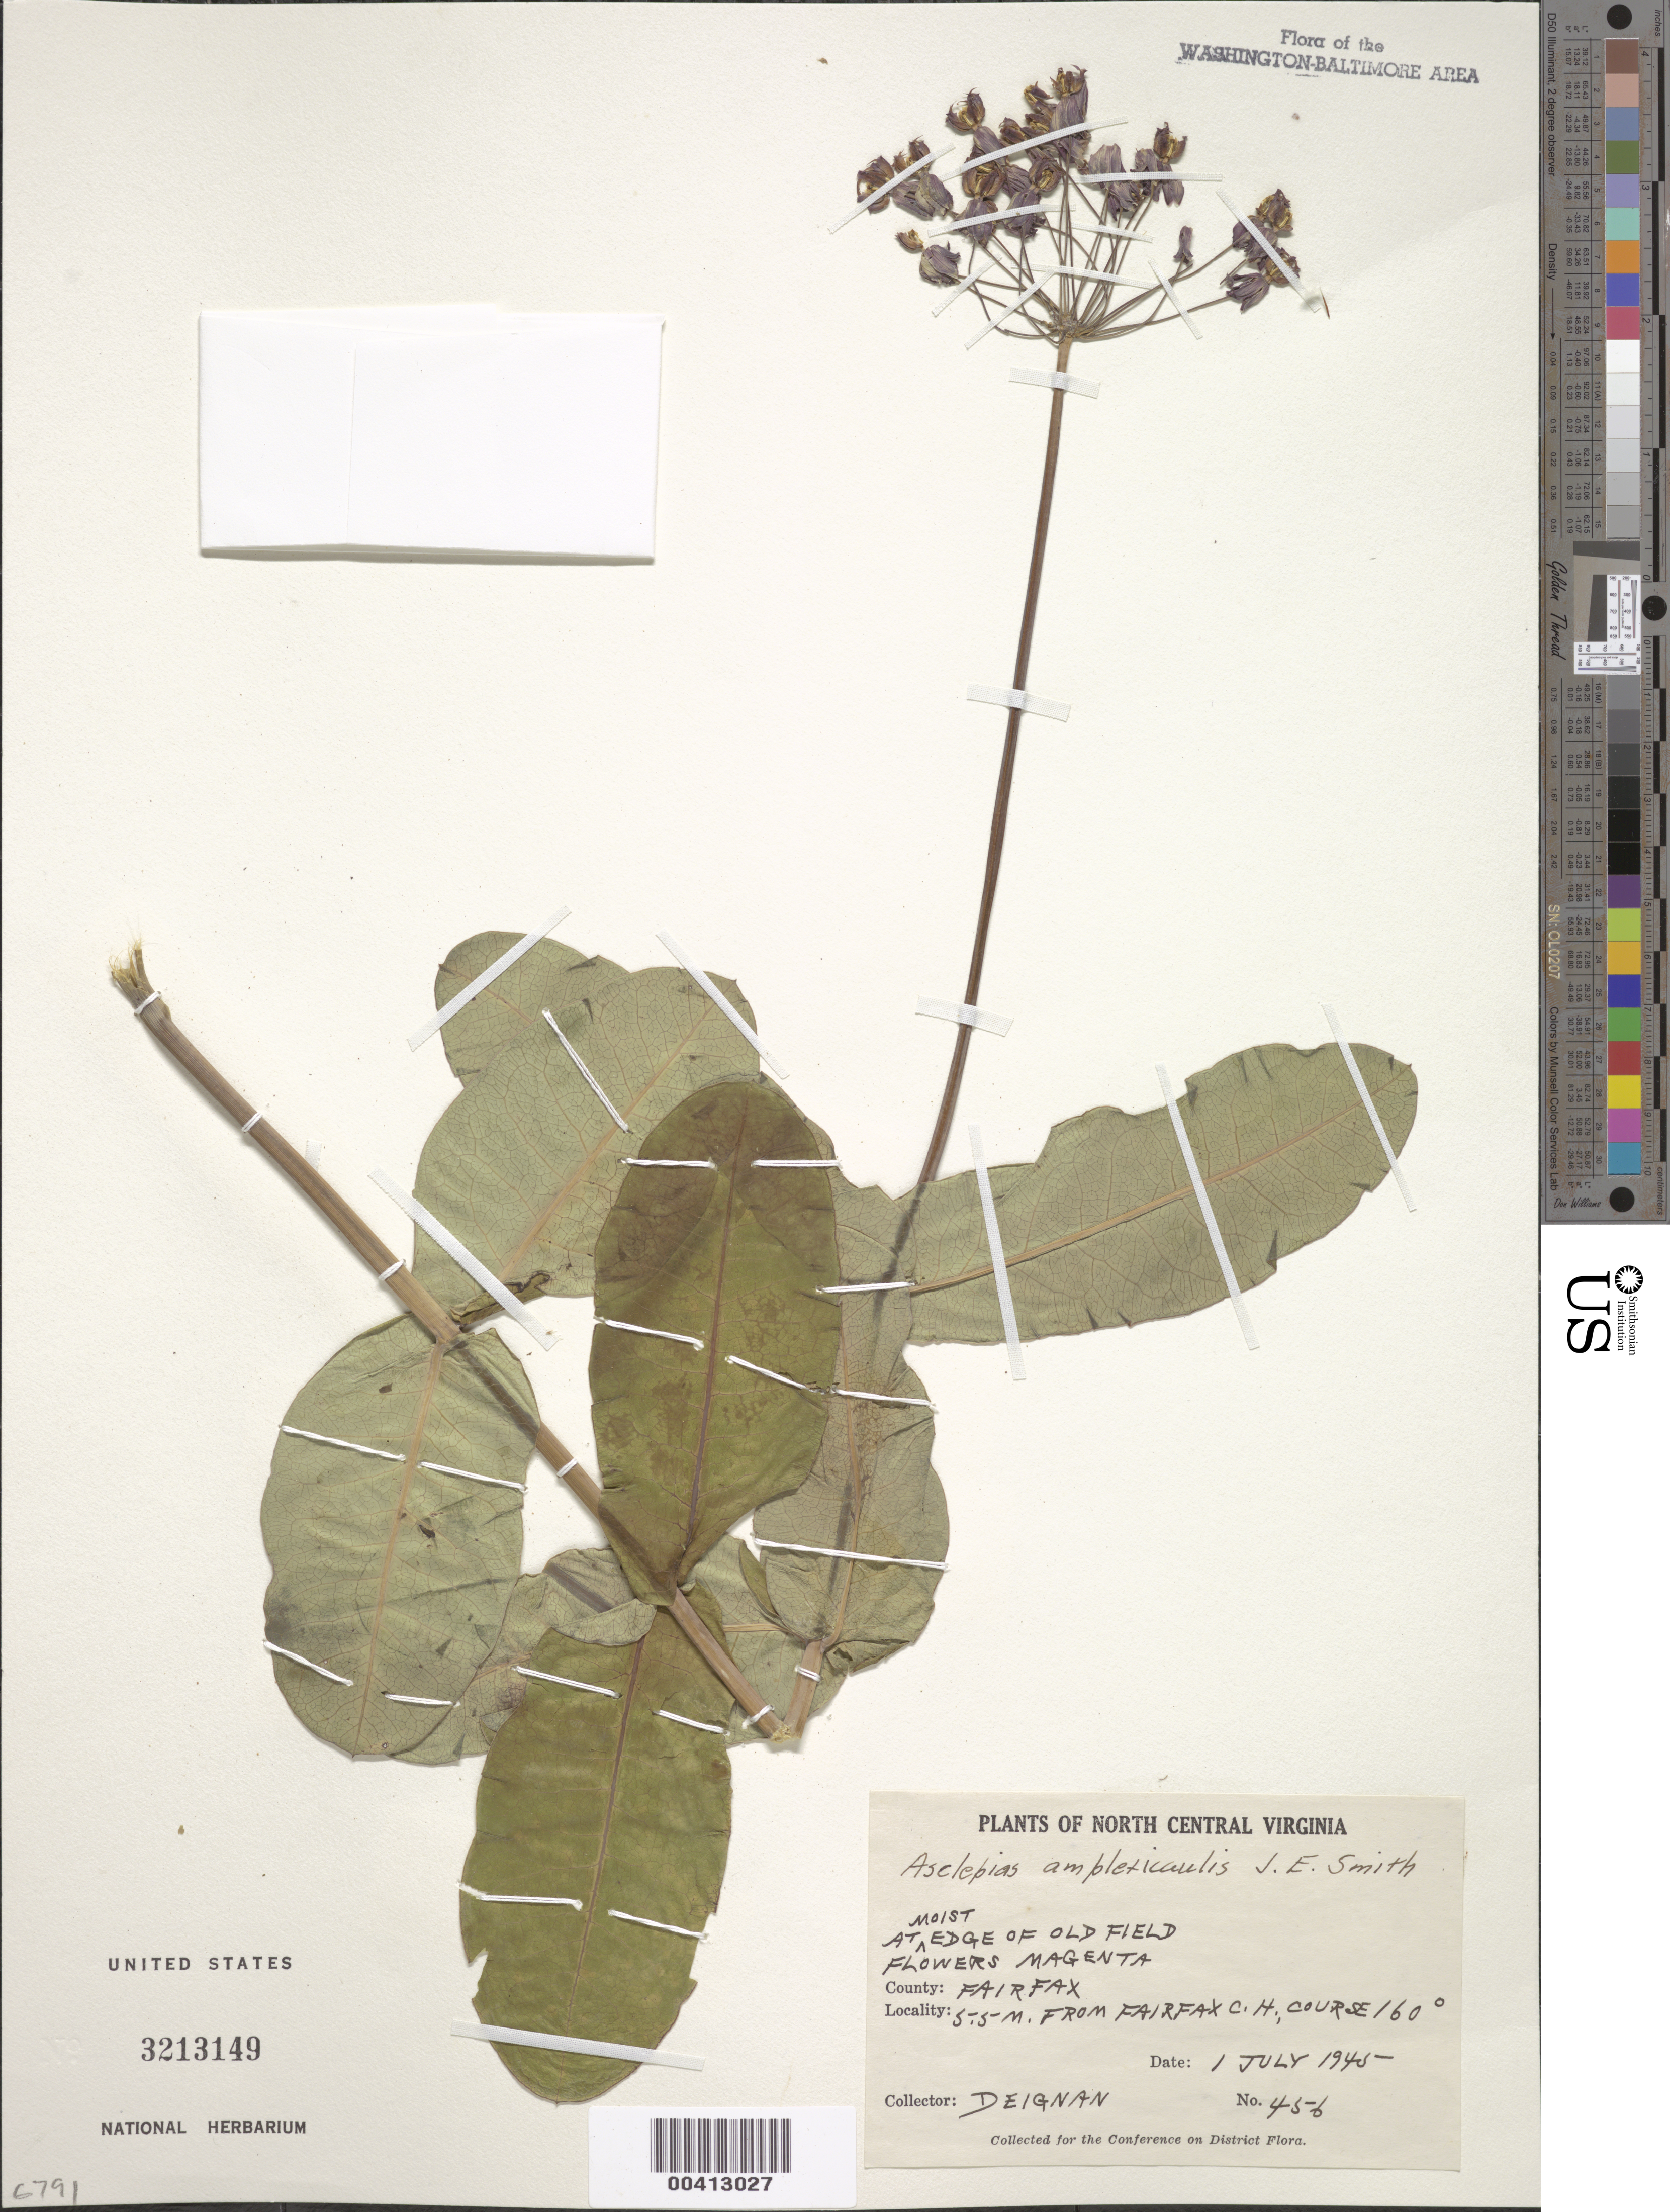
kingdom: Plantae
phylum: Tracheophyta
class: Magnoliopsida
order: Gentianales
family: Apocynaceae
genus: Asclepias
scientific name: Asclepias amplexicaulis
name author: J. Small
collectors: H. Deignan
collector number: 456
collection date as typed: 01 Jul 1945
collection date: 1945-07-01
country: United States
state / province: Virginia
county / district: Fairfax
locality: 5.5 Miles from Fairfax County Courthouse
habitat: At moist edge of old field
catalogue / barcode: US 3213149